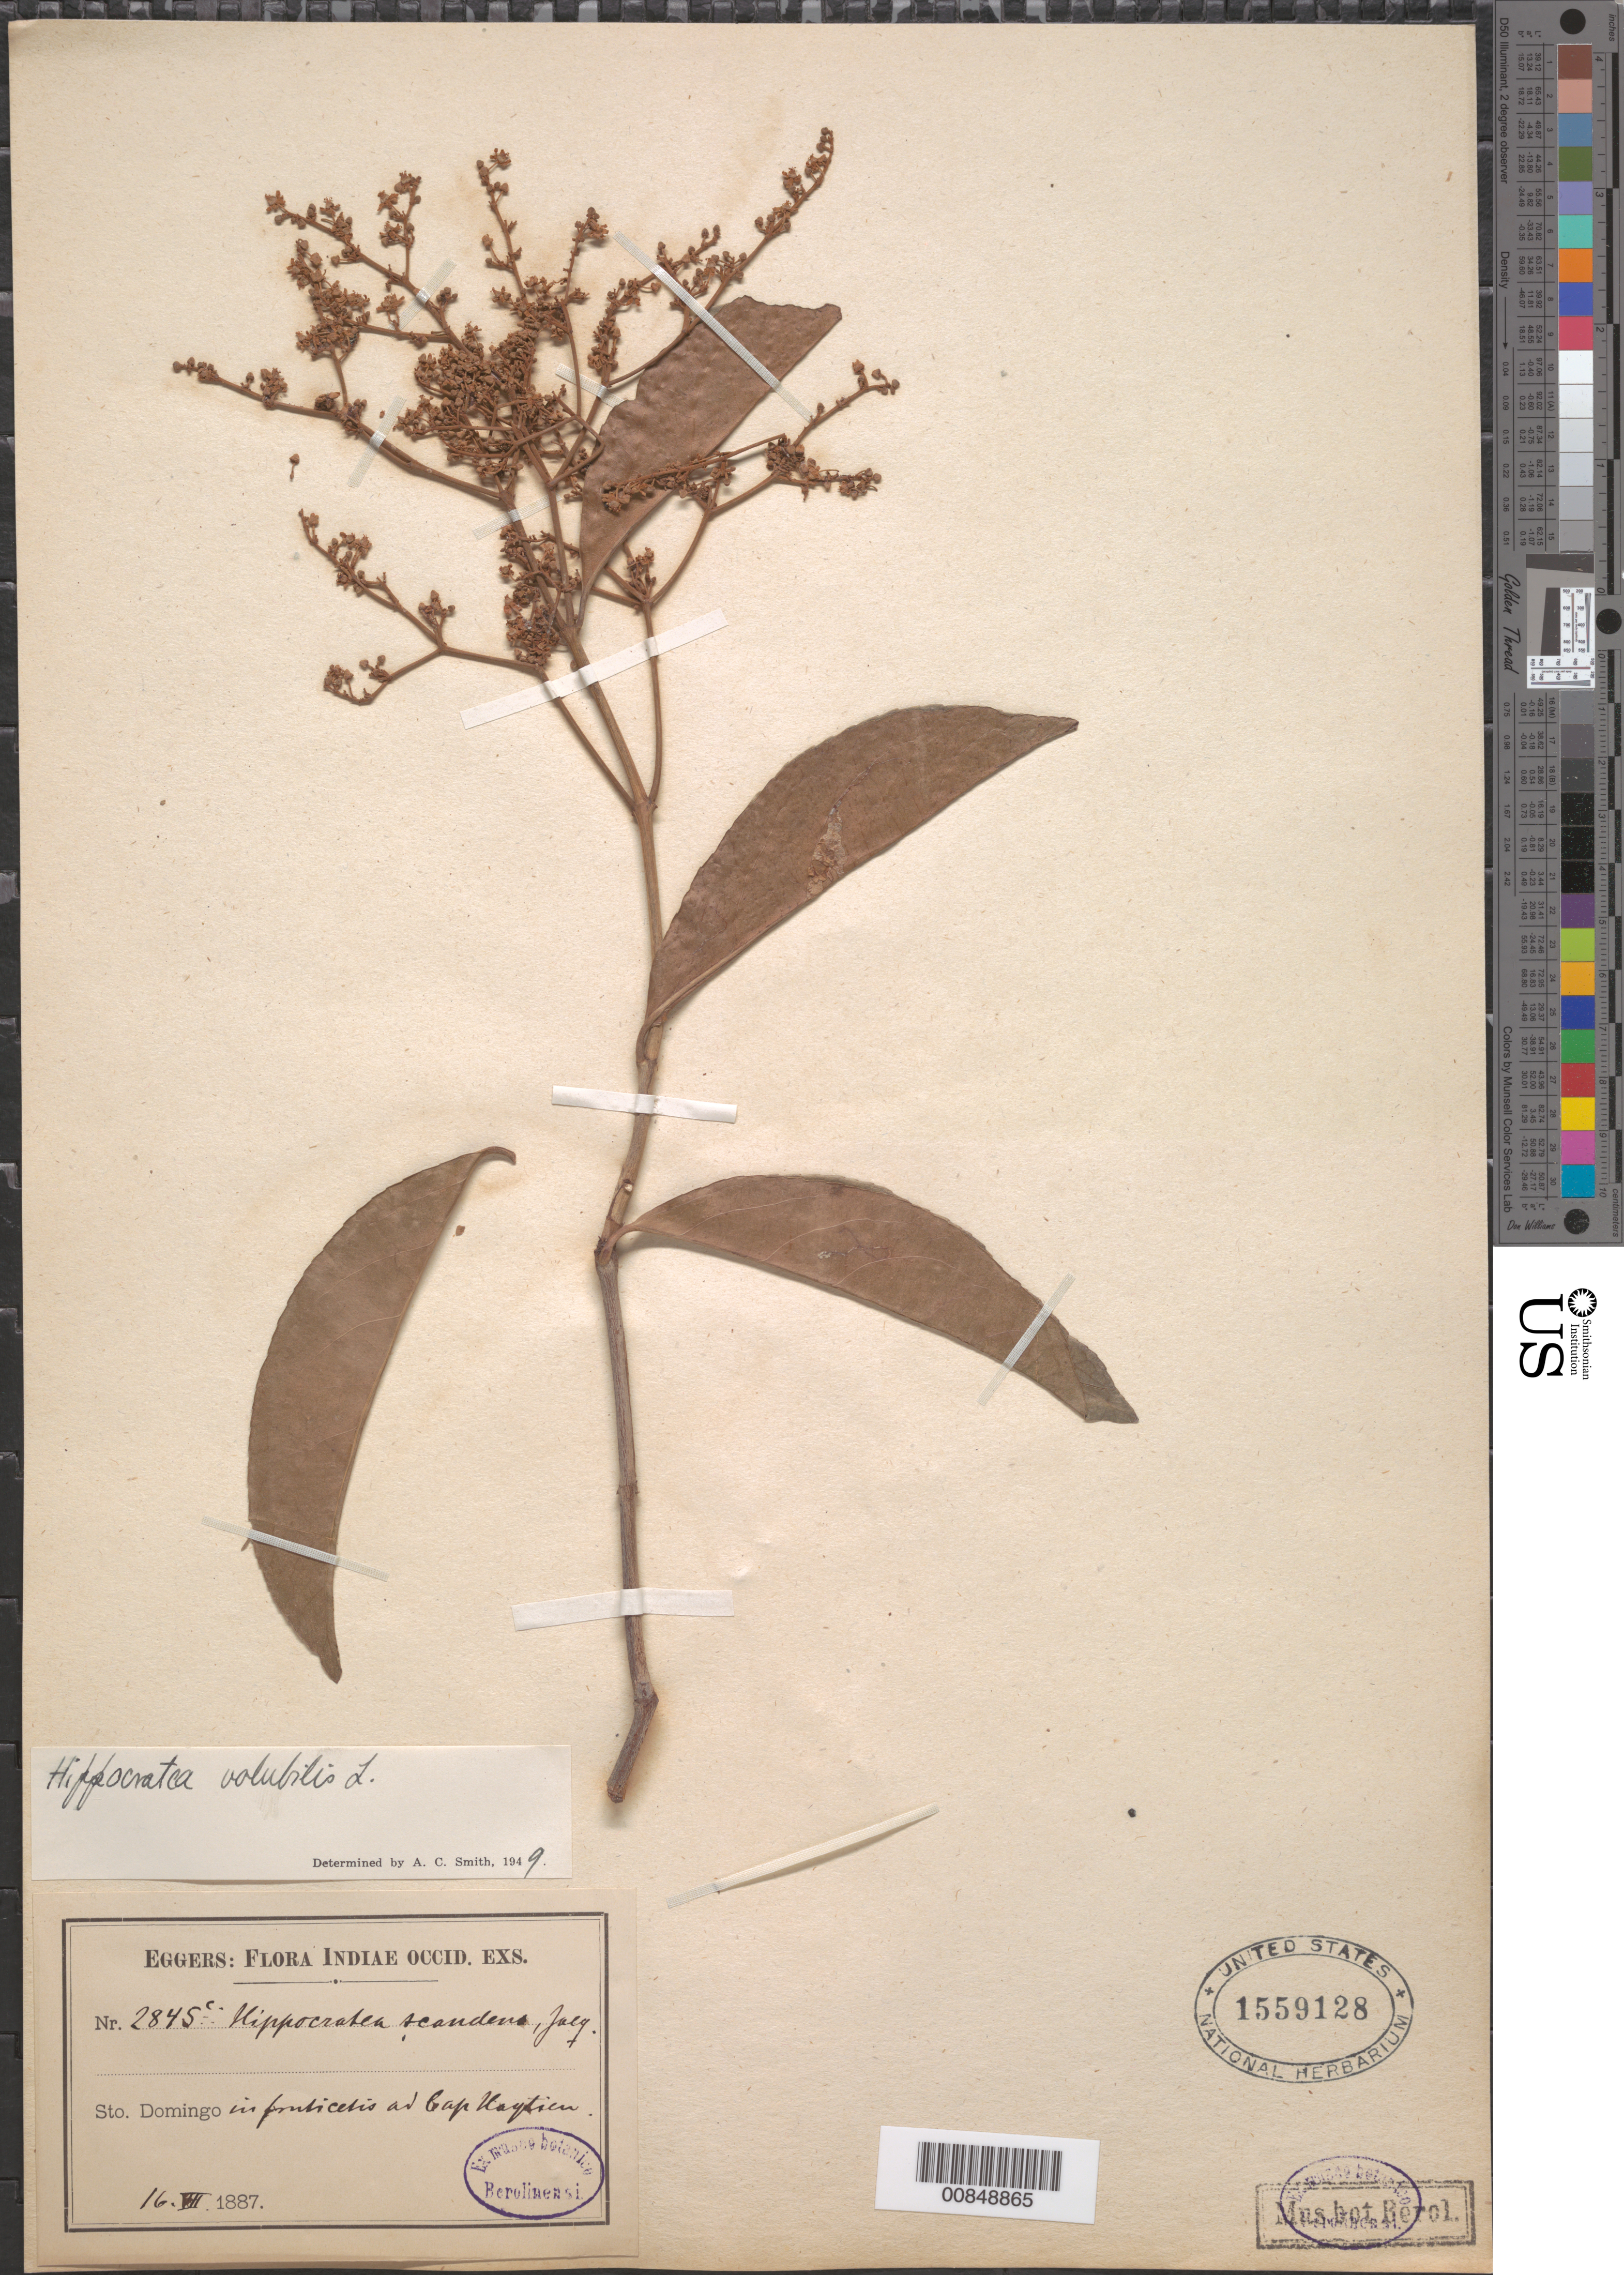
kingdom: Plantae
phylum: Tracheophyta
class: Magnoliopsida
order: Celastrales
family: Celastraceae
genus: Hippocratea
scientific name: Hippocratea volubilis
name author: L.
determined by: Smith, A. C.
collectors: H. F. A. von Eggers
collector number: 2845C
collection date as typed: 16 Jul 1887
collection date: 1887-07-16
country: Dominican Republic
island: Hispaniola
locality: Cape Haytien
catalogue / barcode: US 1559128